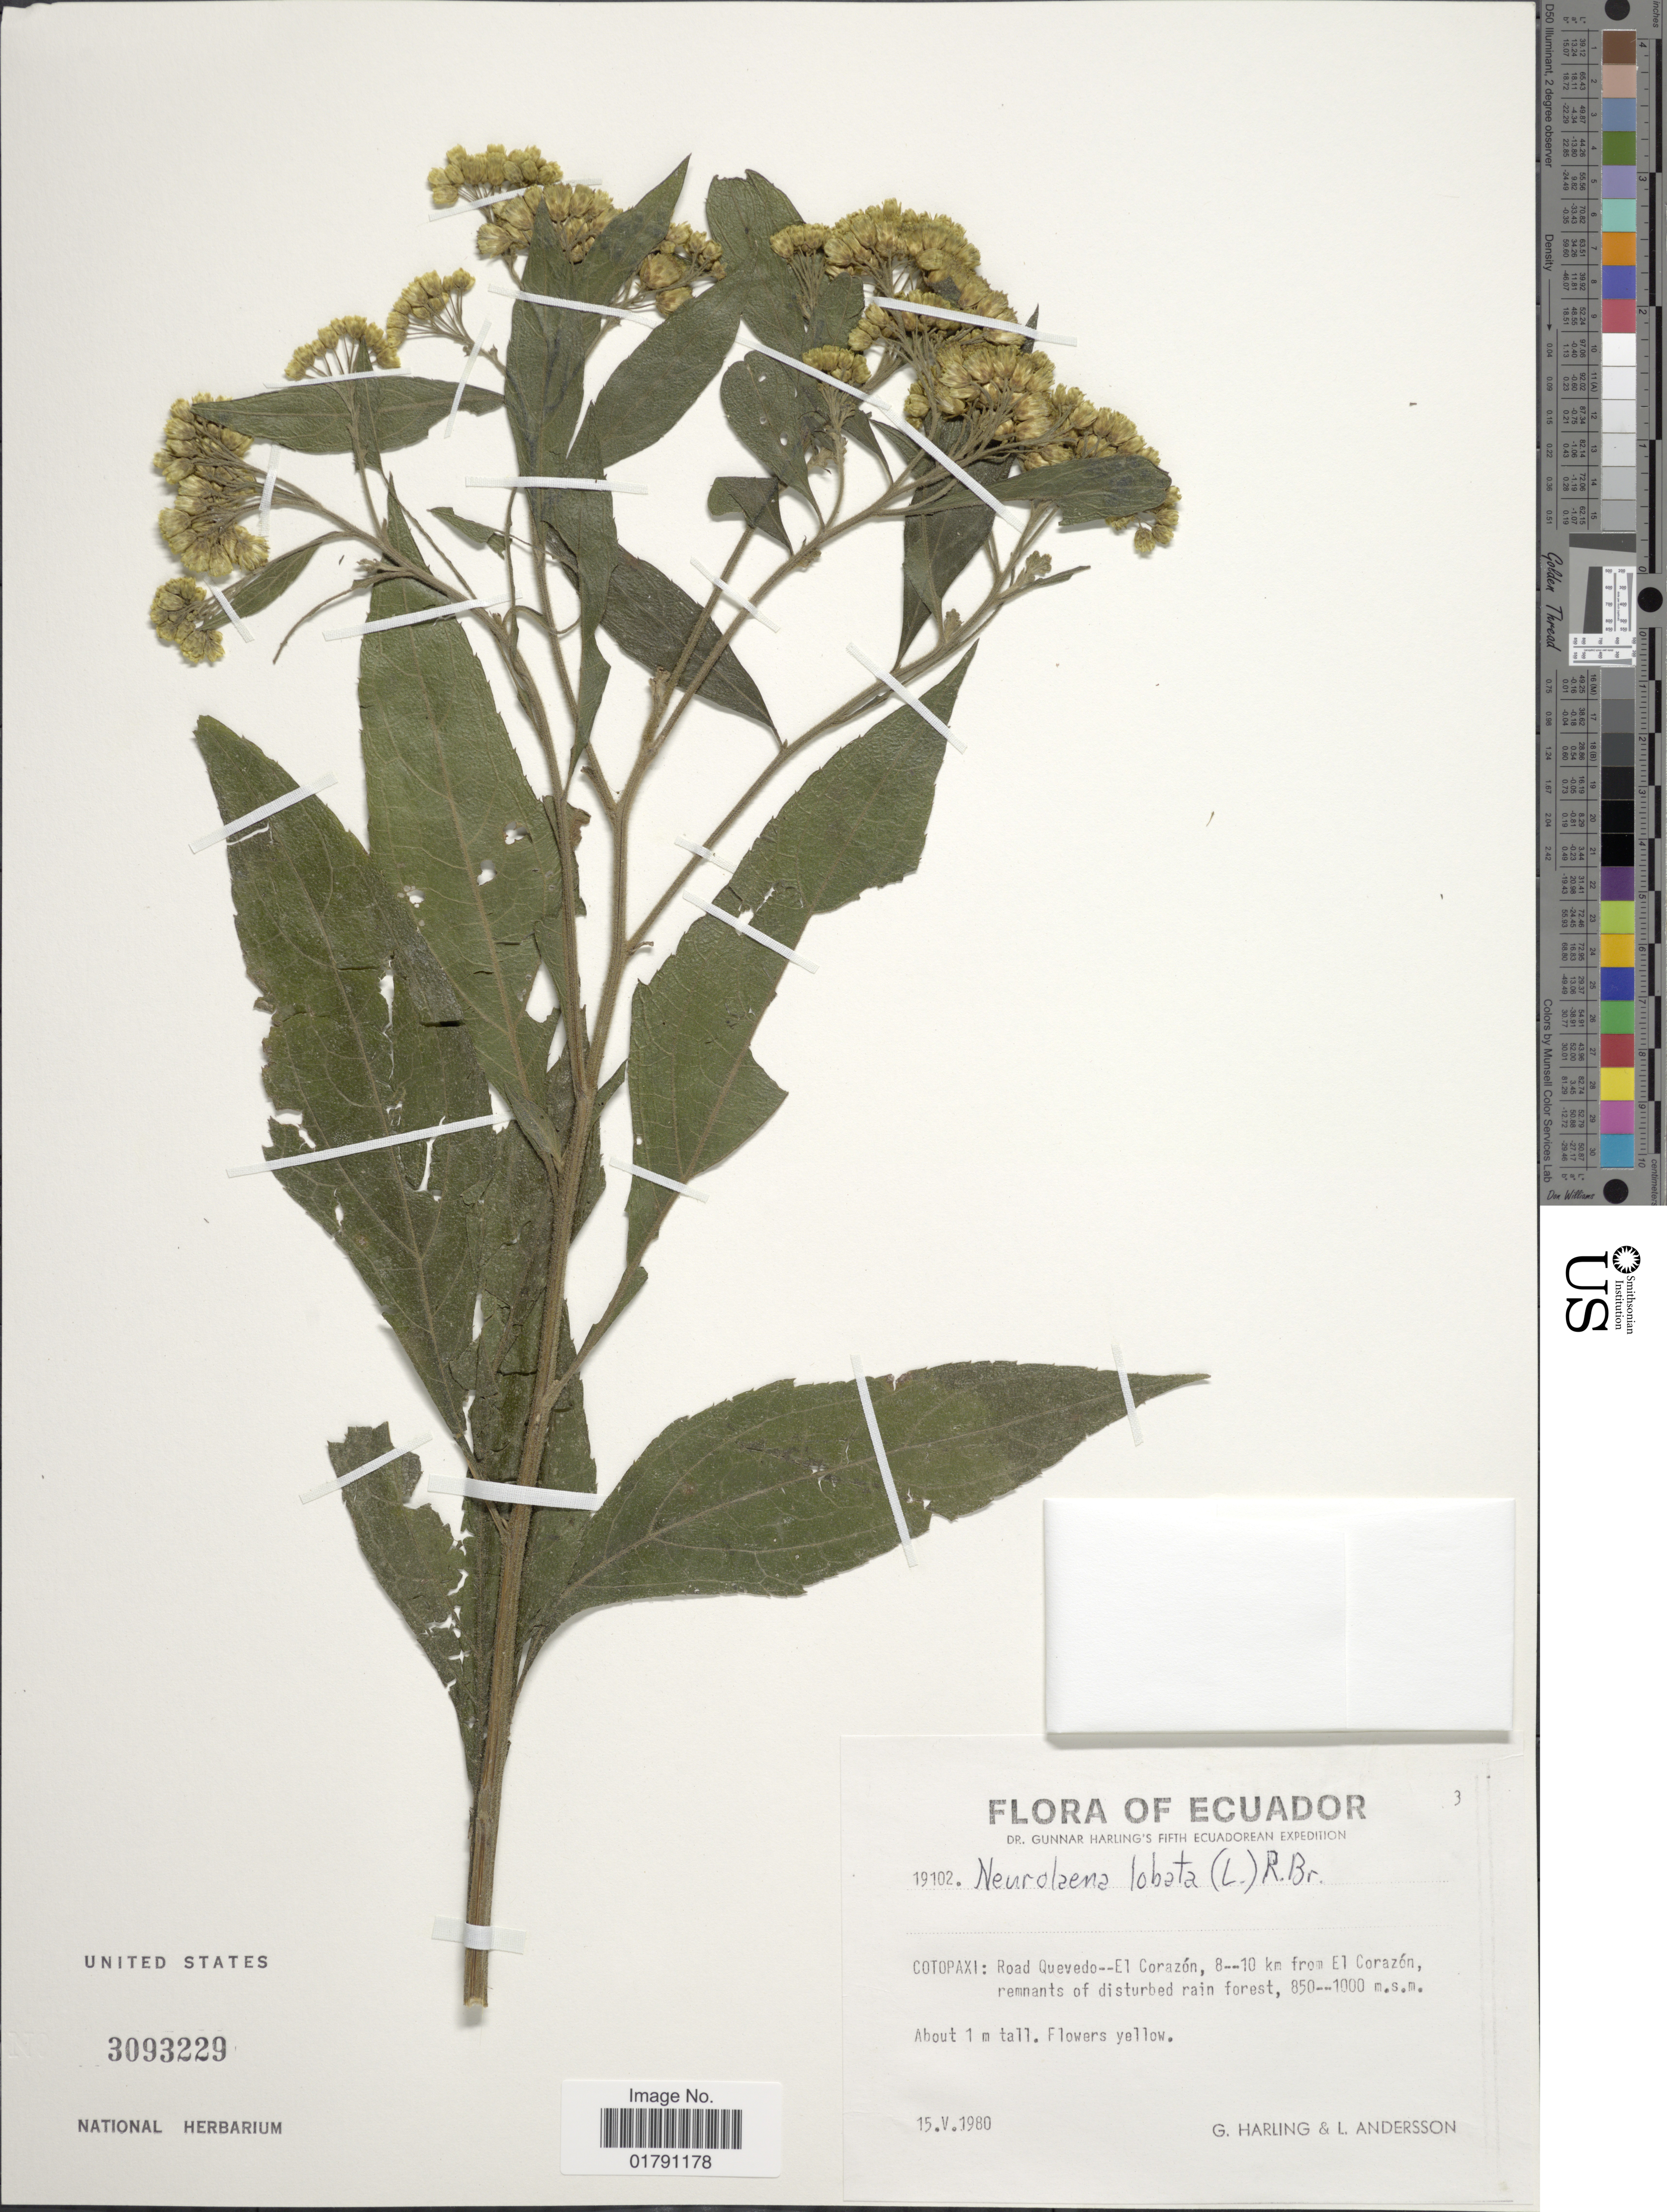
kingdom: Plantae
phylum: Tracheophyta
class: Magnoliopsida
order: Asterales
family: Asteraceae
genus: Neurolaena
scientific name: Neurolaena lobata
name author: (L.) R. Br. ex Cass.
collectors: G. Harling & L. Andersson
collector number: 19102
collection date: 1980-05-15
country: Ecuador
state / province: Cotopaxi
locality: Road Quevedo--El Corazon, 8--10 km from El Corazon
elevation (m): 850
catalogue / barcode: US 3093229